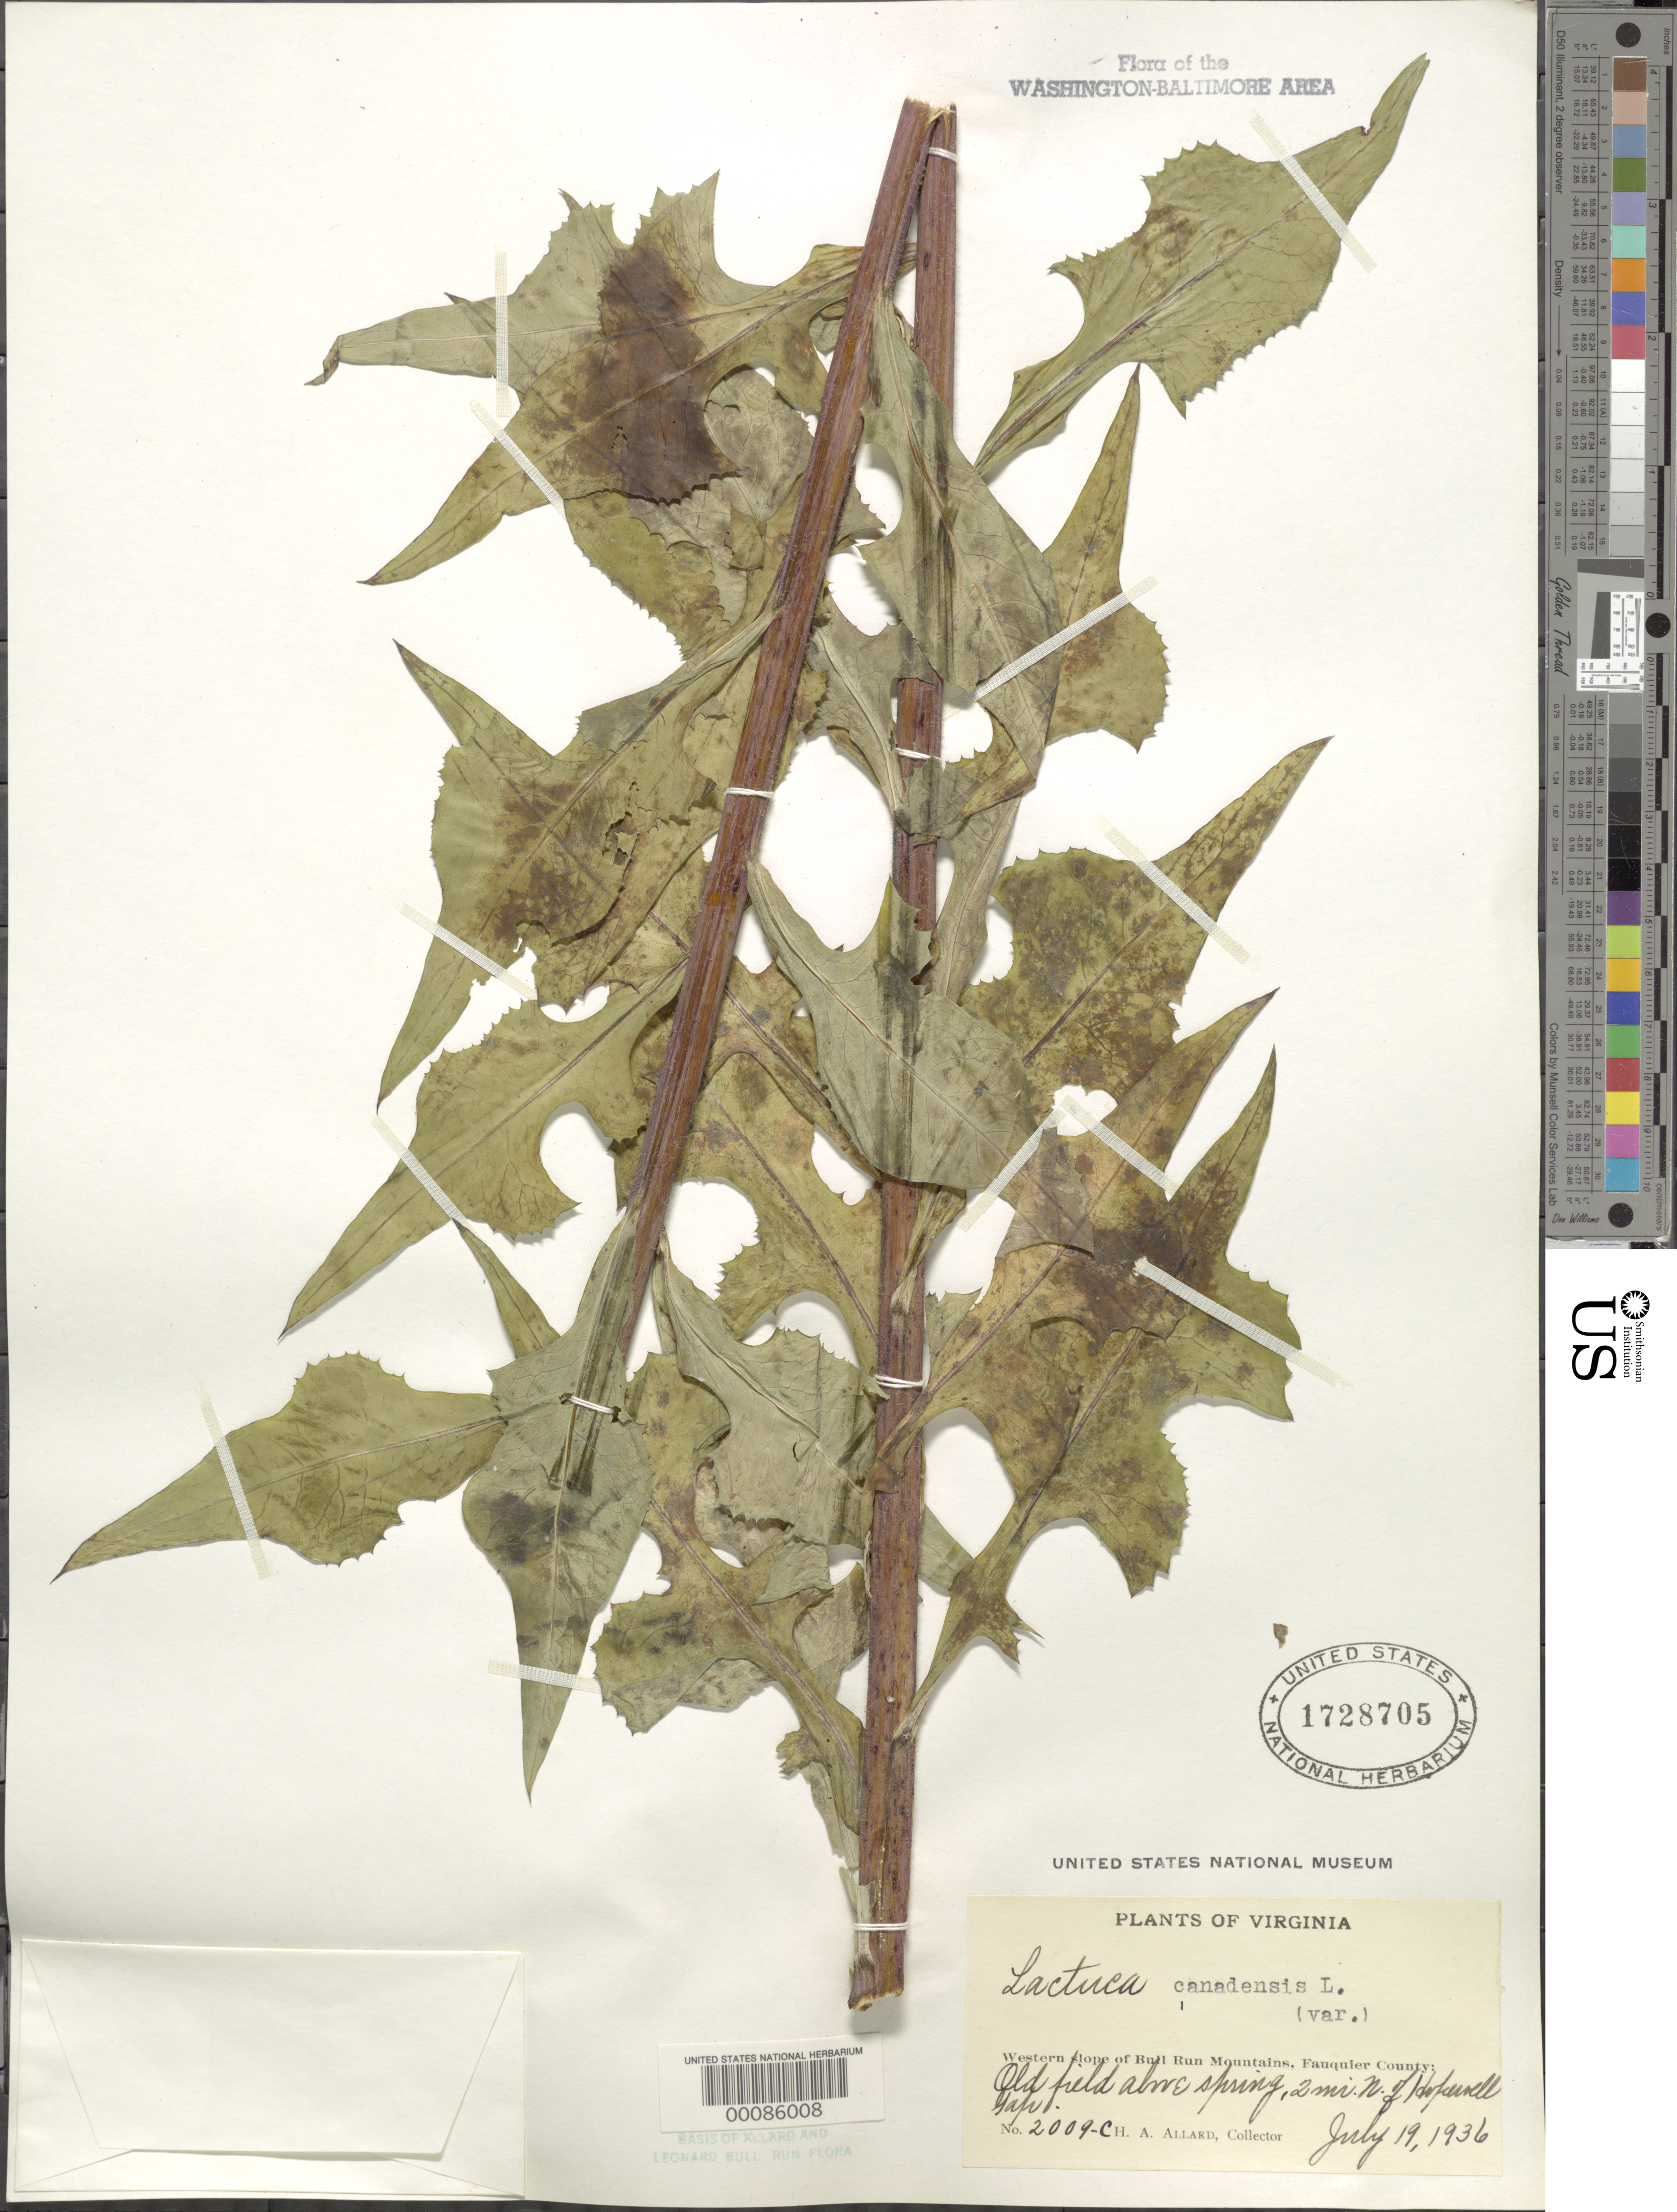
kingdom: Plantae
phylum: Tracheophyta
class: Magnoliopsida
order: Asterales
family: Asteraceae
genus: Lactuca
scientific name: Lactuca canadensis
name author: L.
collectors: H. A. Allard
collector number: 2009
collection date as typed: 19 Jul 1936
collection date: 1936-07-19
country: United States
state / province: Virginia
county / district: Fauquier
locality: North of Hopewell Gap, western slope of Bull Run Mountains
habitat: Old field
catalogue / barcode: US 1728705